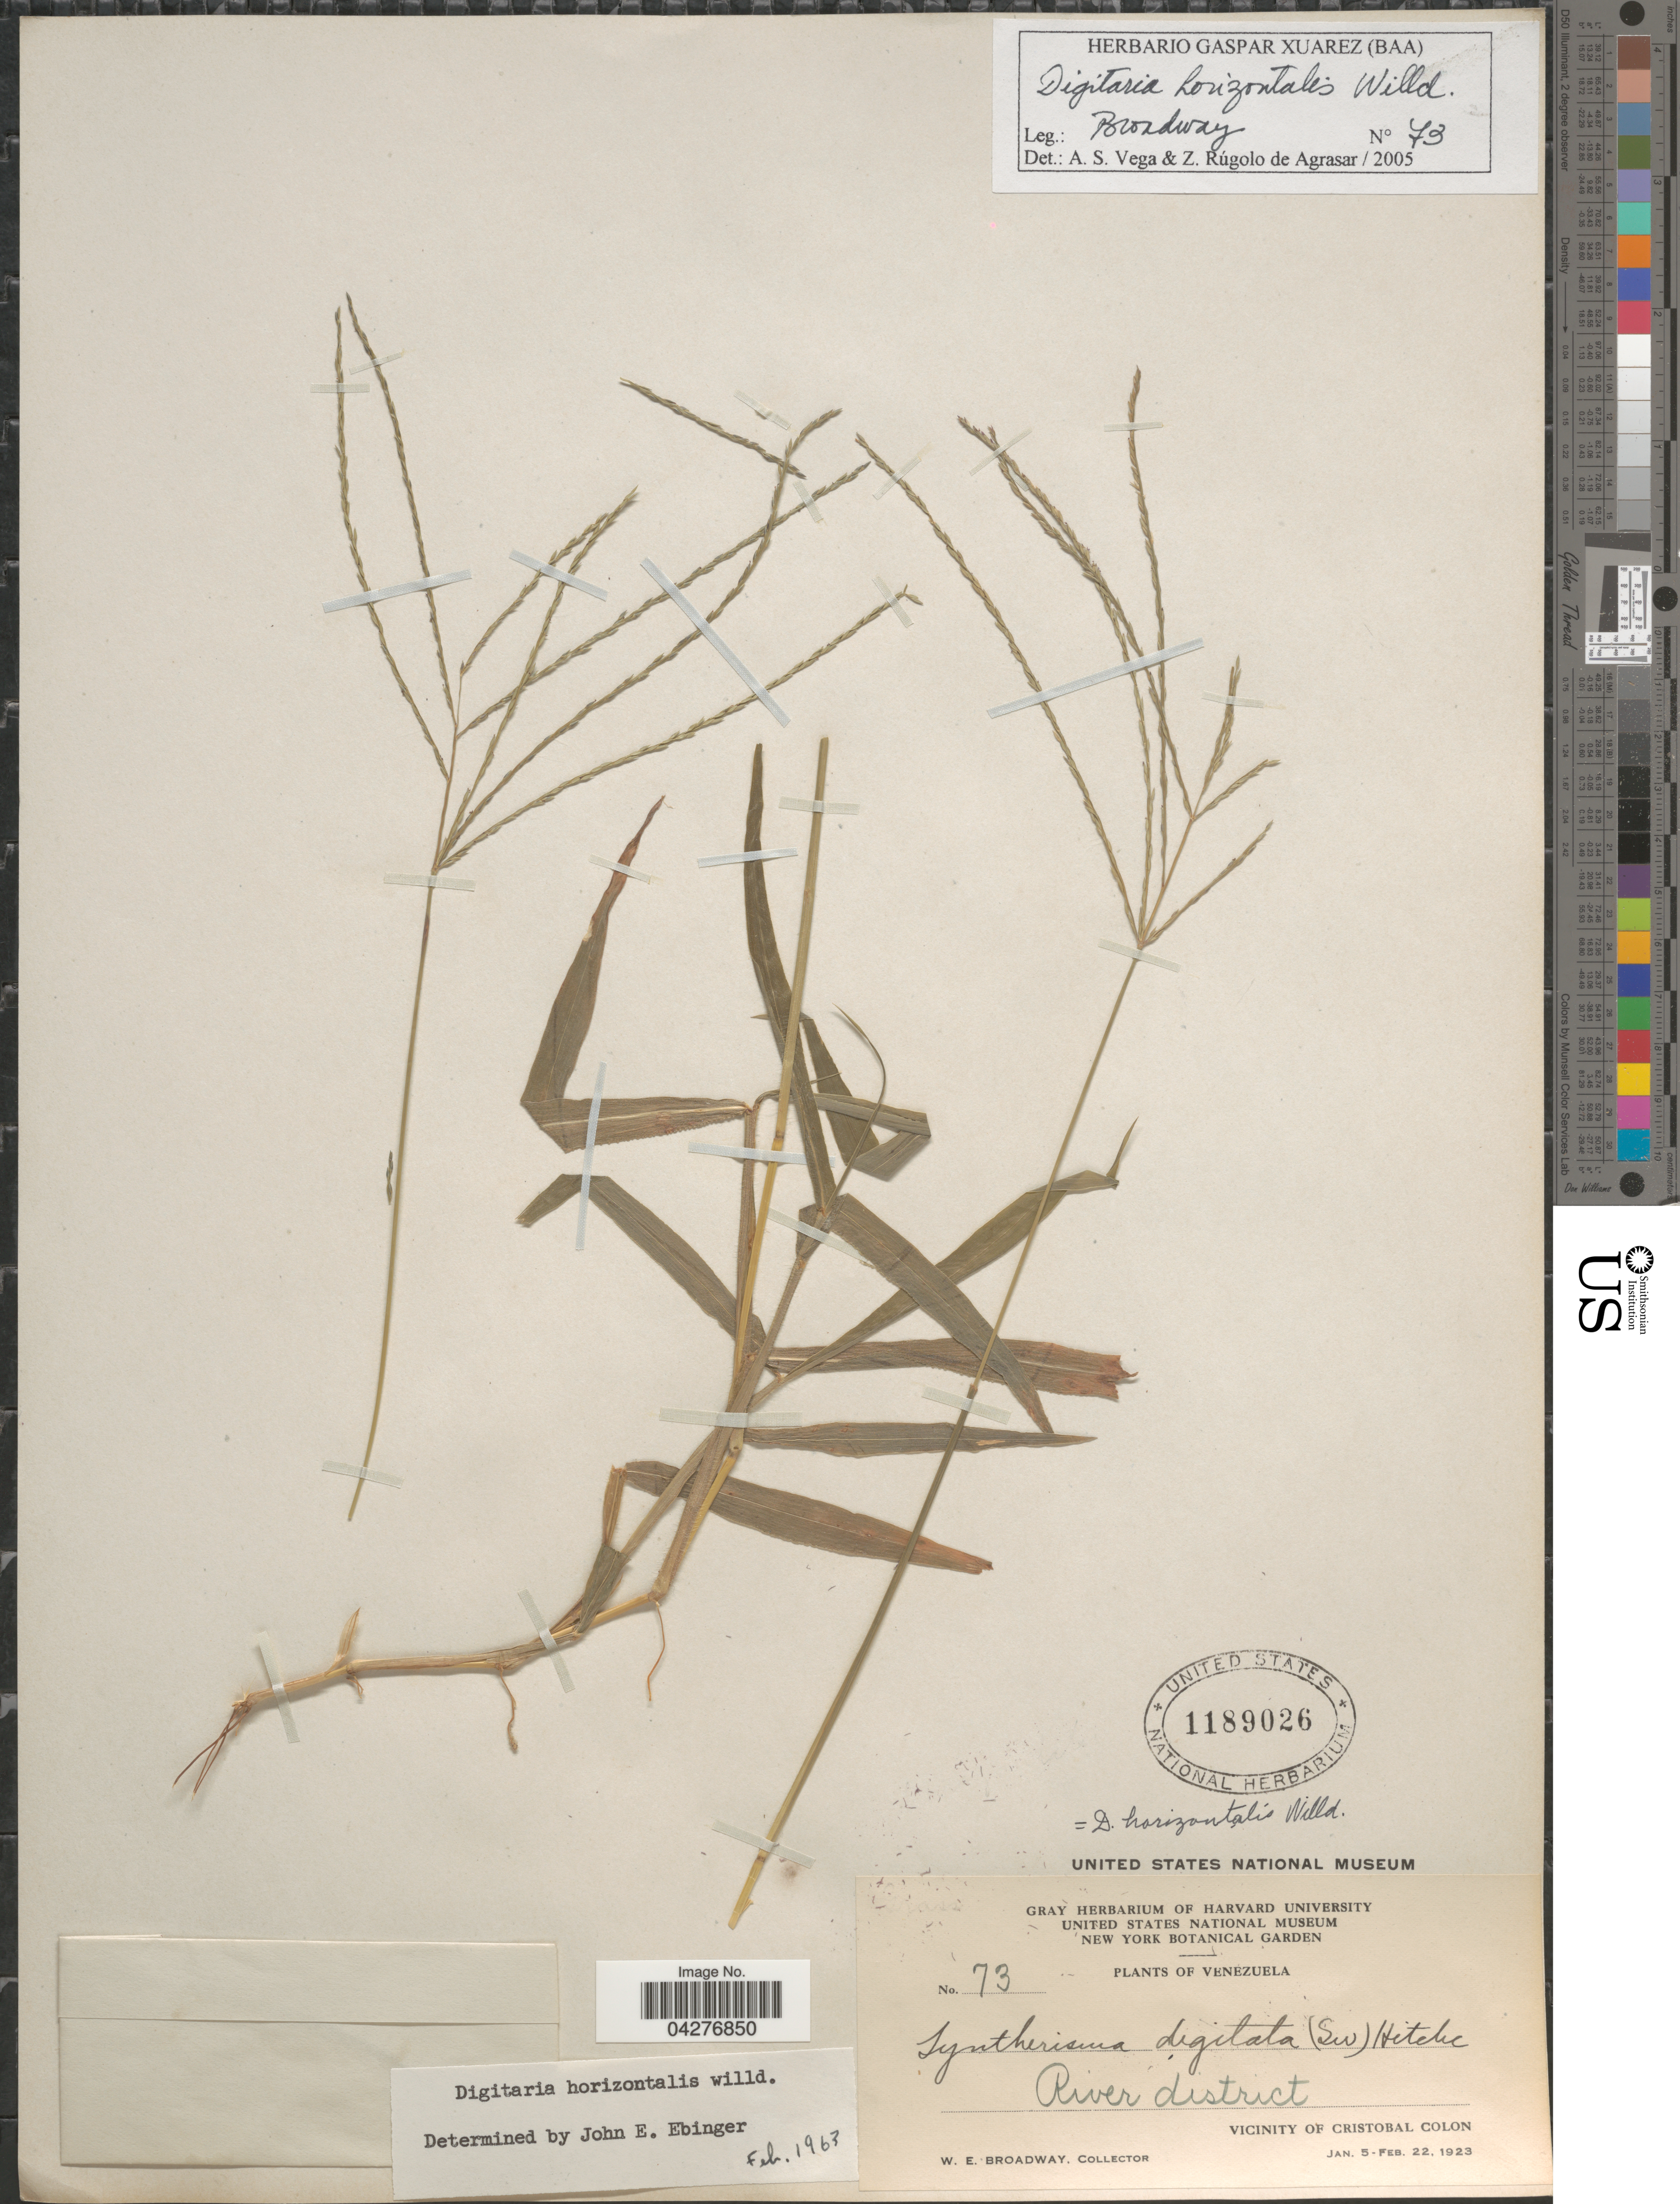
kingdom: Plantae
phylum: Tracheophyta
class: Liliopsida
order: Poales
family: Poaceae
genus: Digitaria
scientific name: Digitaria horizontalis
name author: Willd.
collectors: W. E. Broadway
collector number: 73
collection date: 1923-01-05/1923-02-22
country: Venezuela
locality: River district. Vicinity of Cristobal Colon.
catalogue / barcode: US 1189026